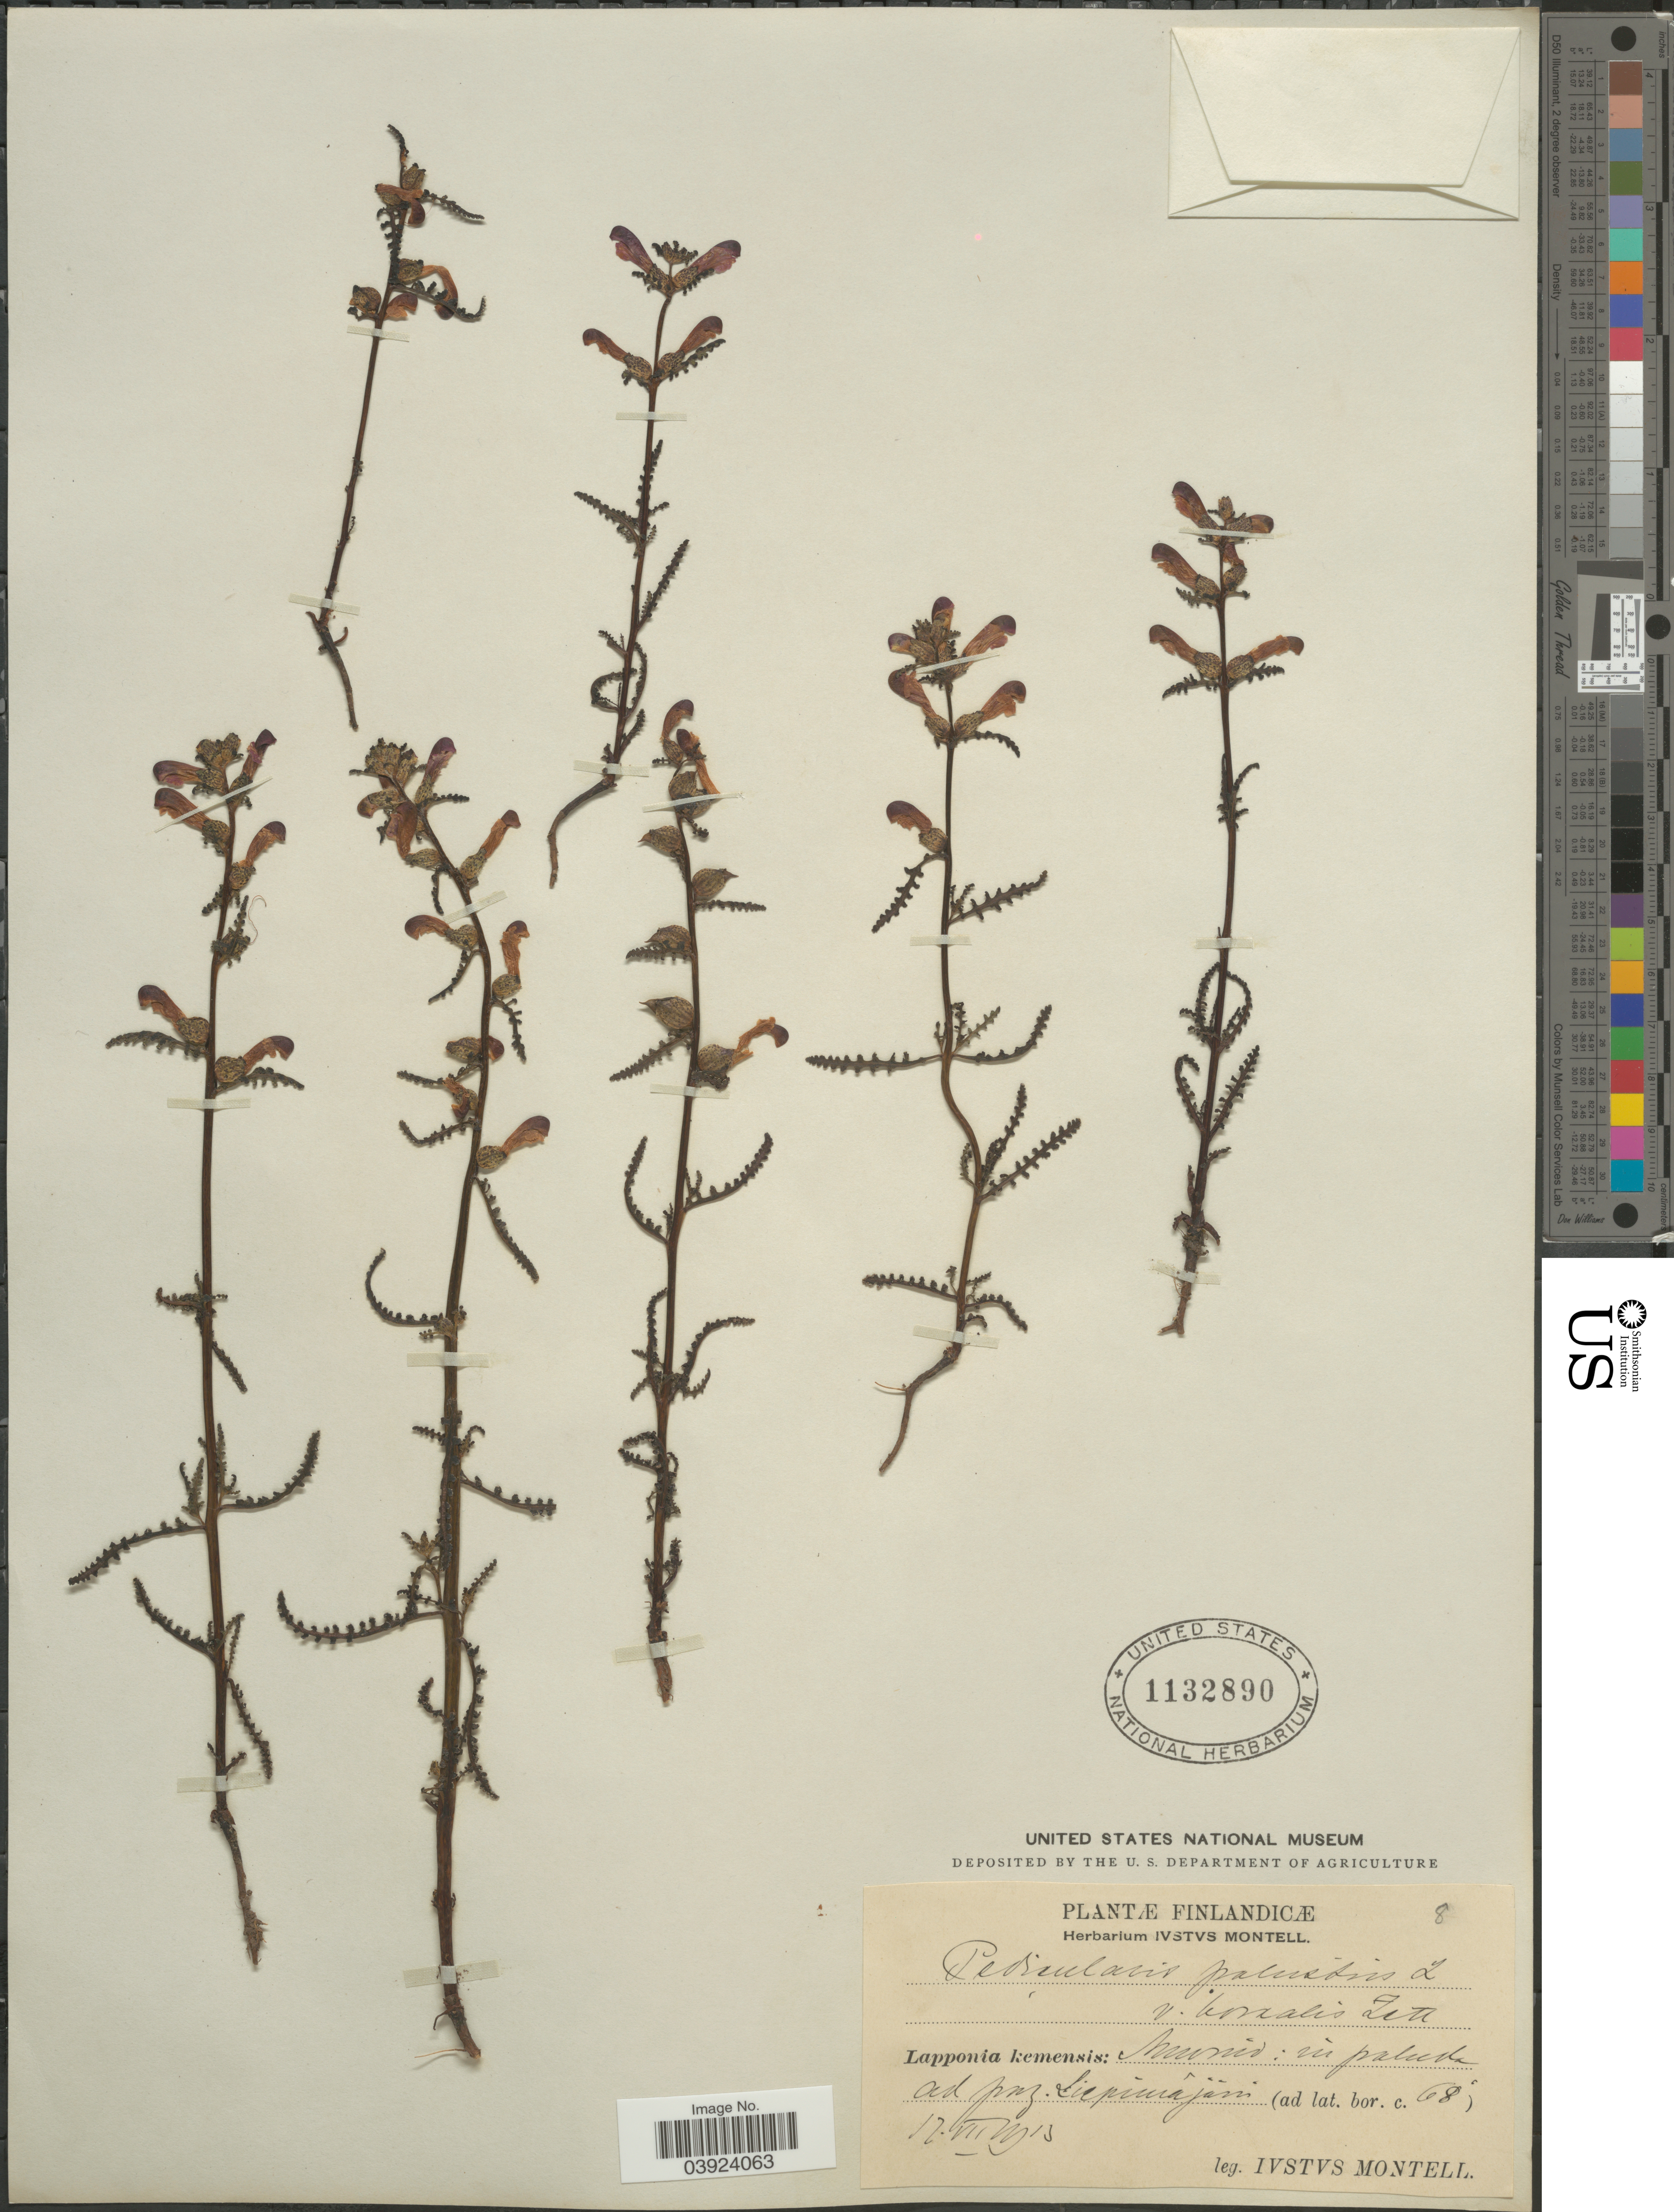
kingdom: Plantae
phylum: Tracheophyta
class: Magnoliopsida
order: Lamiales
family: Orobanchaceae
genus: Pedicularis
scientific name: Pedicularis palustris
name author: L.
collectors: I. Montell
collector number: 8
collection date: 1915-07-17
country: Finland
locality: Finlandicæ. Lapponia kemensis: Muosio: in paluda ad paz. Liepimäjärvi.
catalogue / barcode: US 1132890